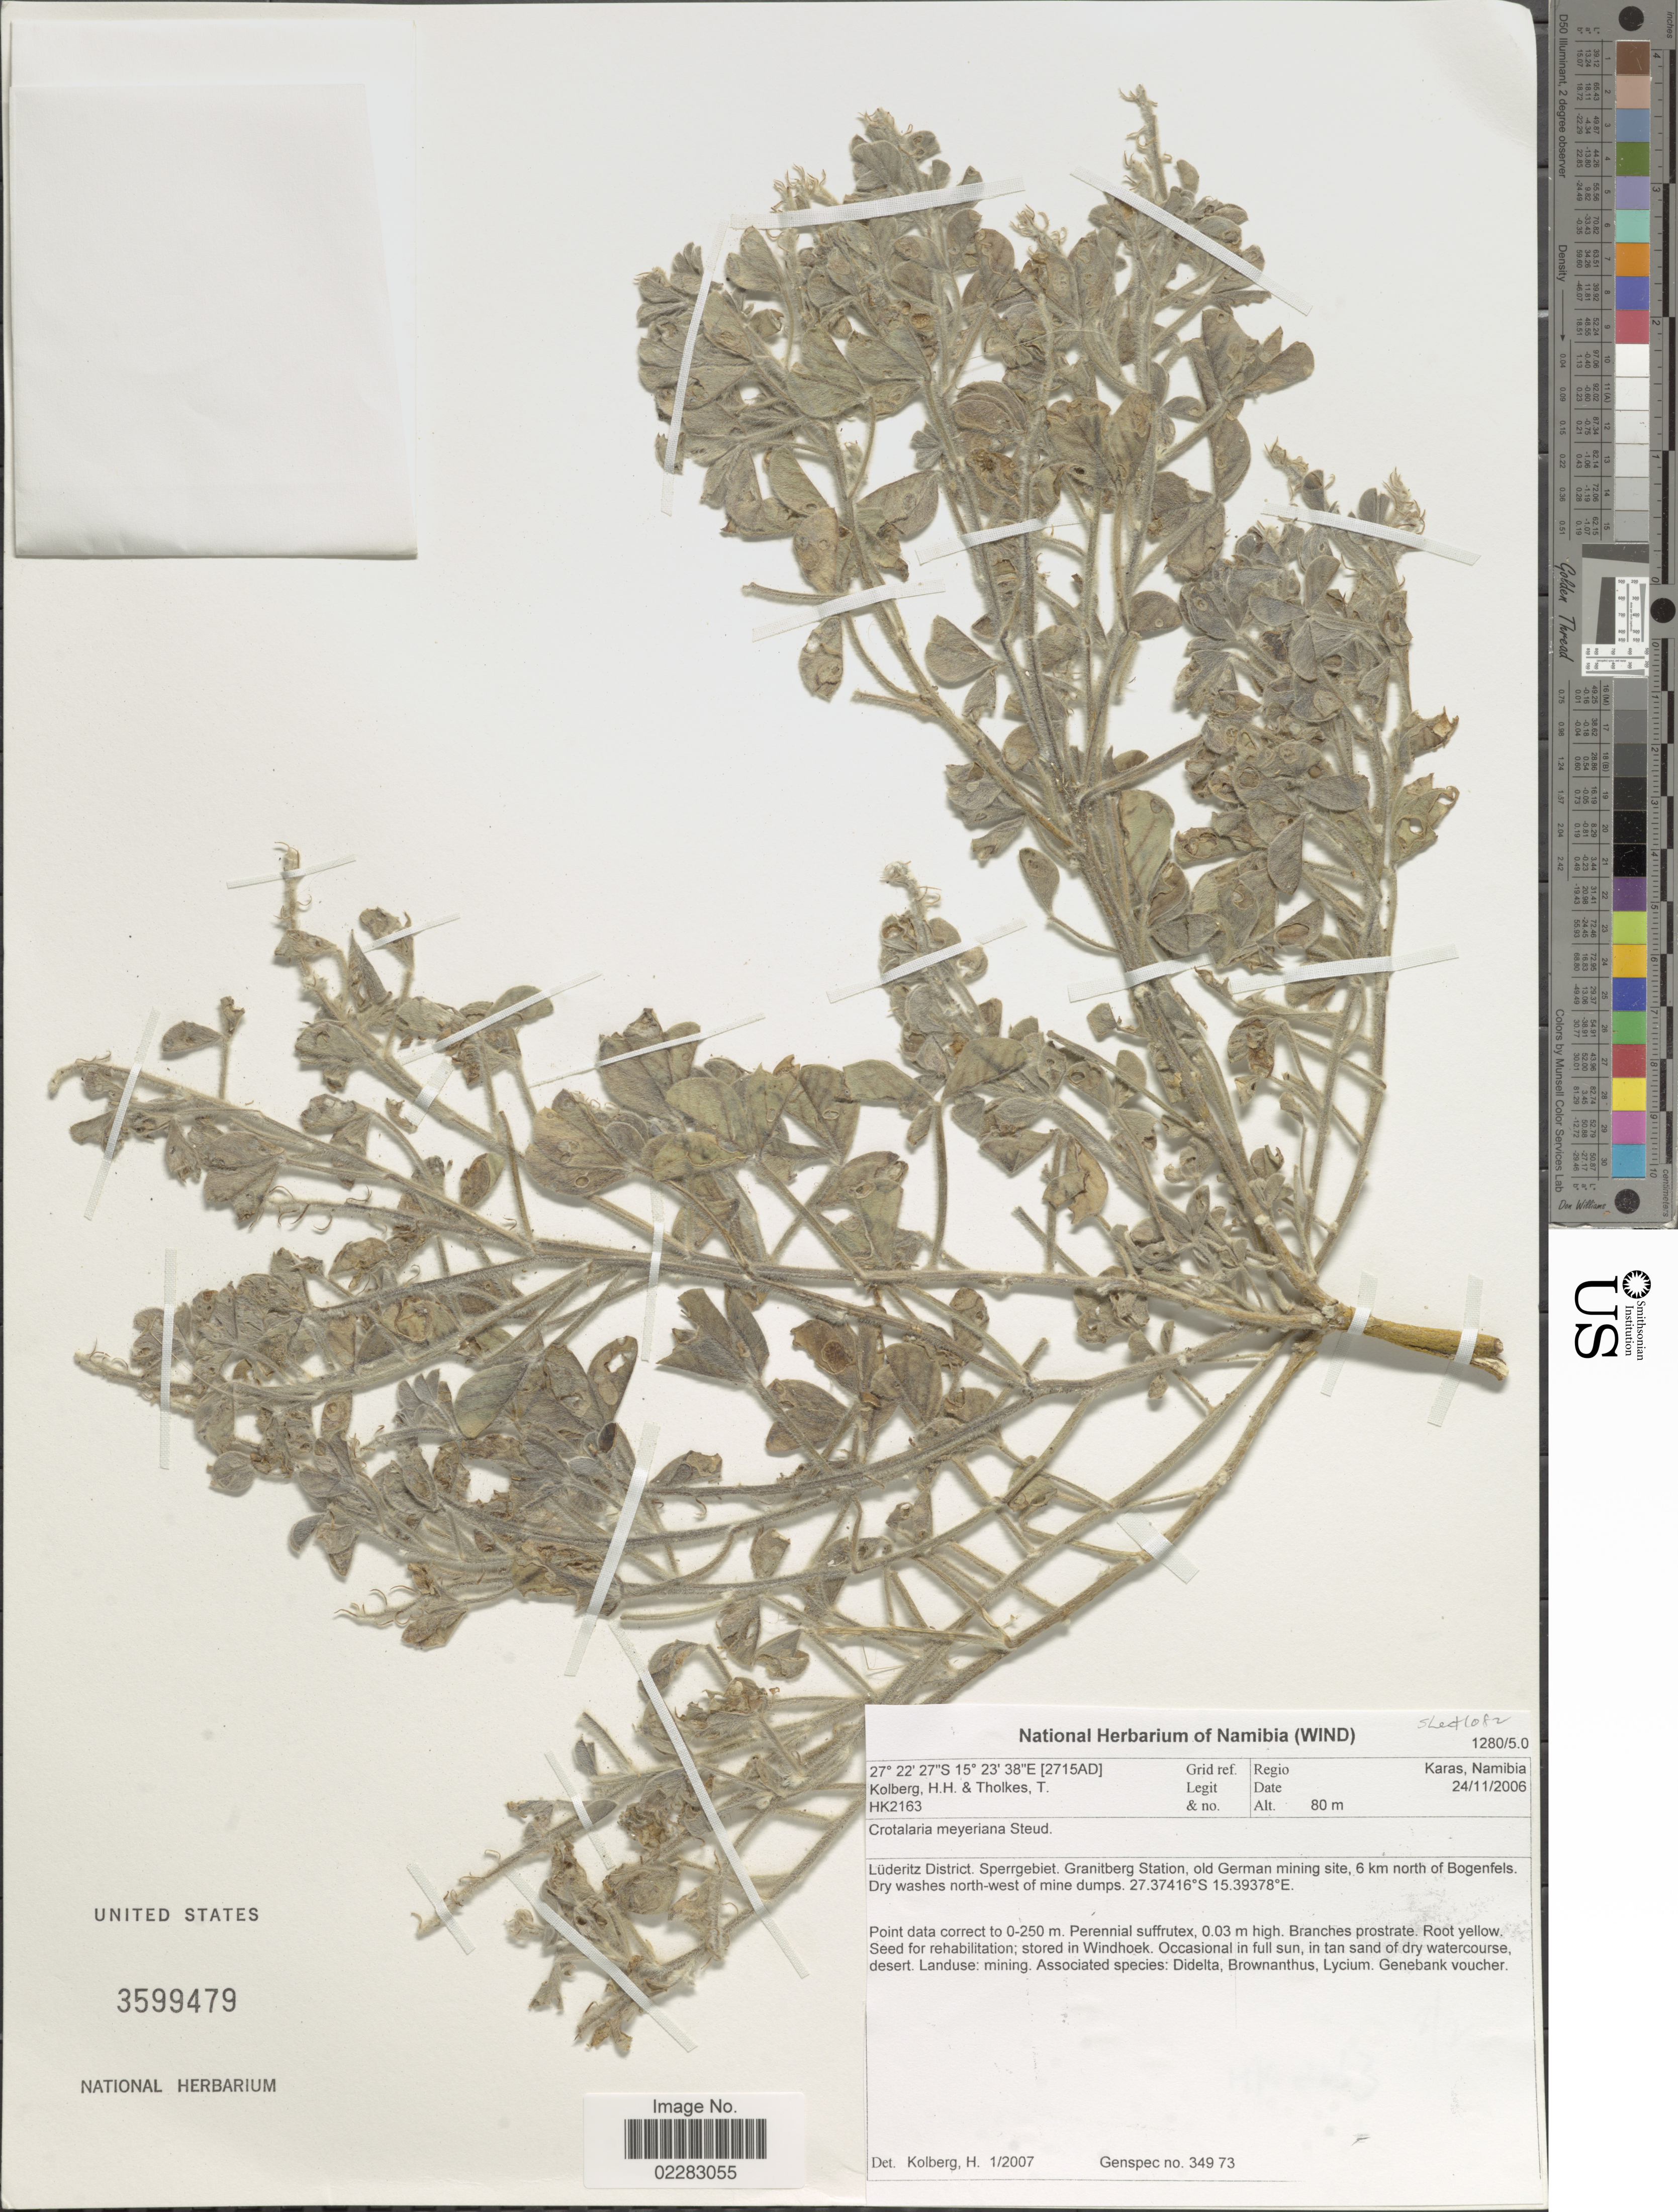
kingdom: Plantae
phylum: Tracheophyta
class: Magnoliopsida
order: Fabales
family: Fabaceae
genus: Crotalaria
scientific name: Crotalaria meyerana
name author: Steud.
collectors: H. H. Kolberg & T. Tholkes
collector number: HK2163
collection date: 2006-11-24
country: Namibia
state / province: Karas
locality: Luderitz District, Sperrgebiet, Granitberg Station, old German mining site, 6 km north of Bogenfels, dry washes north-west of mine dumps.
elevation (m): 80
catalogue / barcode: US 3599479